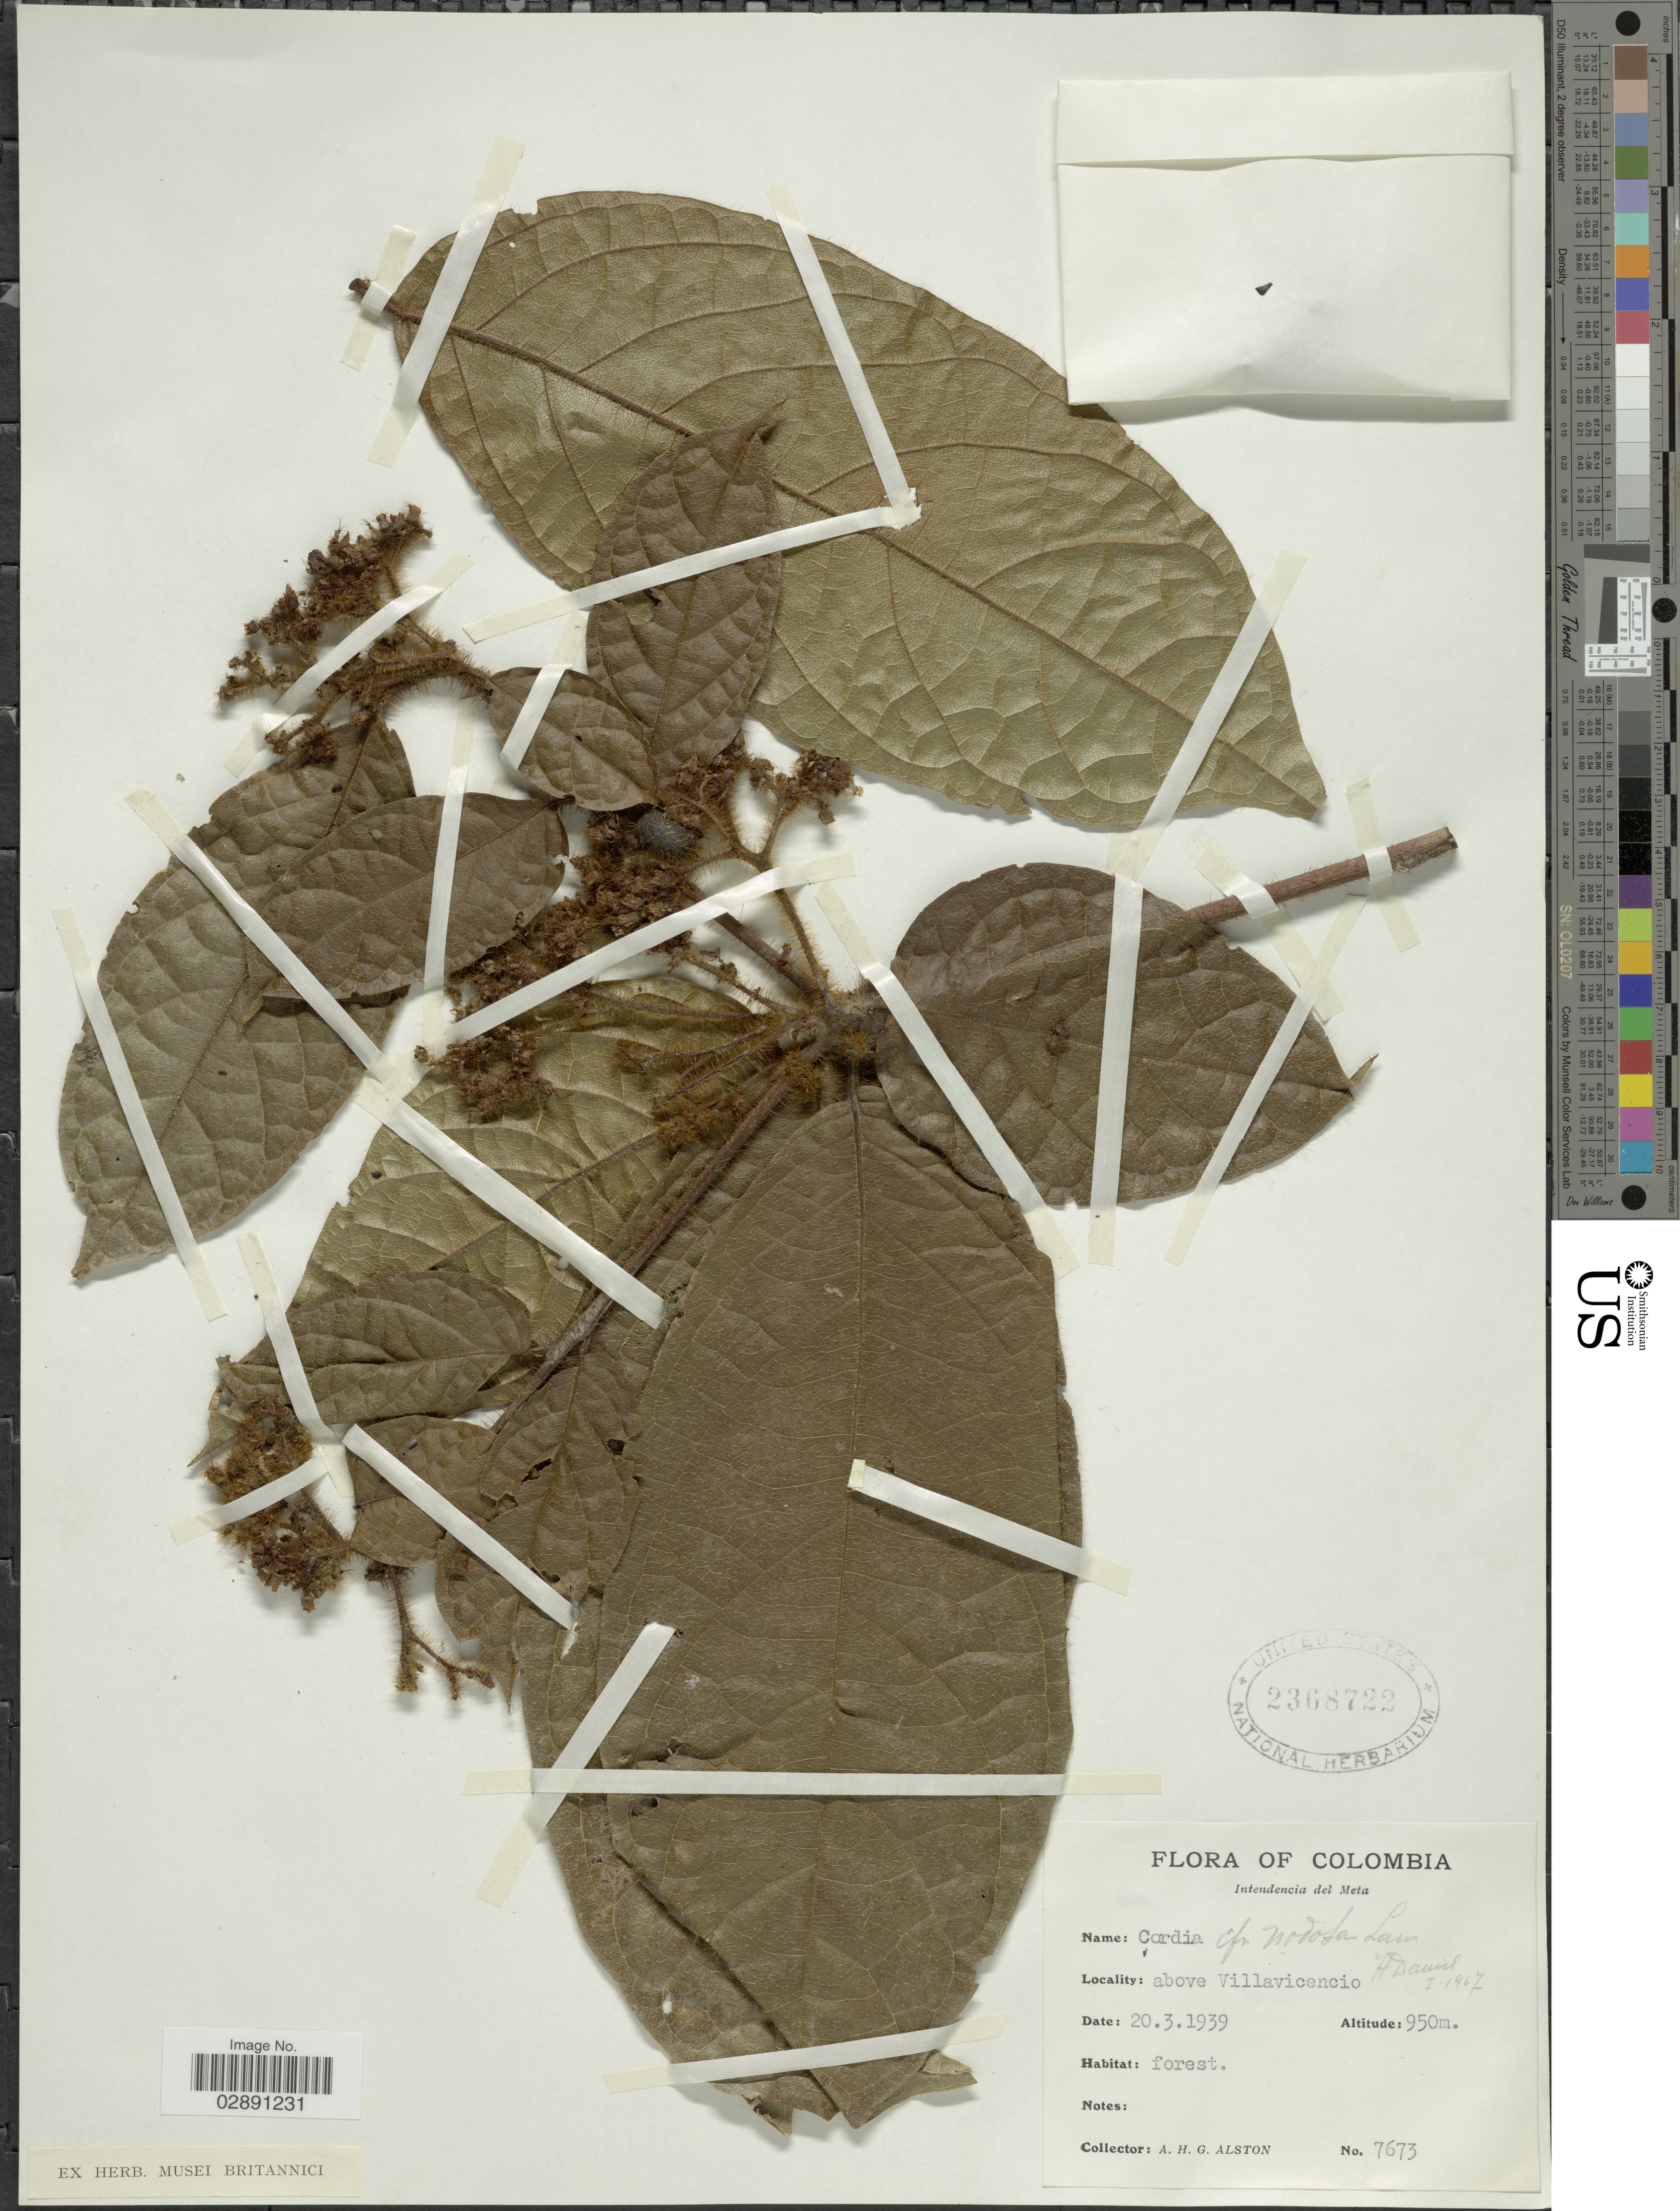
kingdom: Plantae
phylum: Tracheophyta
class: Magnoliopsida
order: Boraginales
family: Cordiaceae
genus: Cordia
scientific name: Cordia nodosa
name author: Lam.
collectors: A. H. Alston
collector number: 7673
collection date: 1939-03-20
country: Colombia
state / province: Meta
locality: Intendencia del Meta. Above Villavicencio.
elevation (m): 950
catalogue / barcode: US 2368722